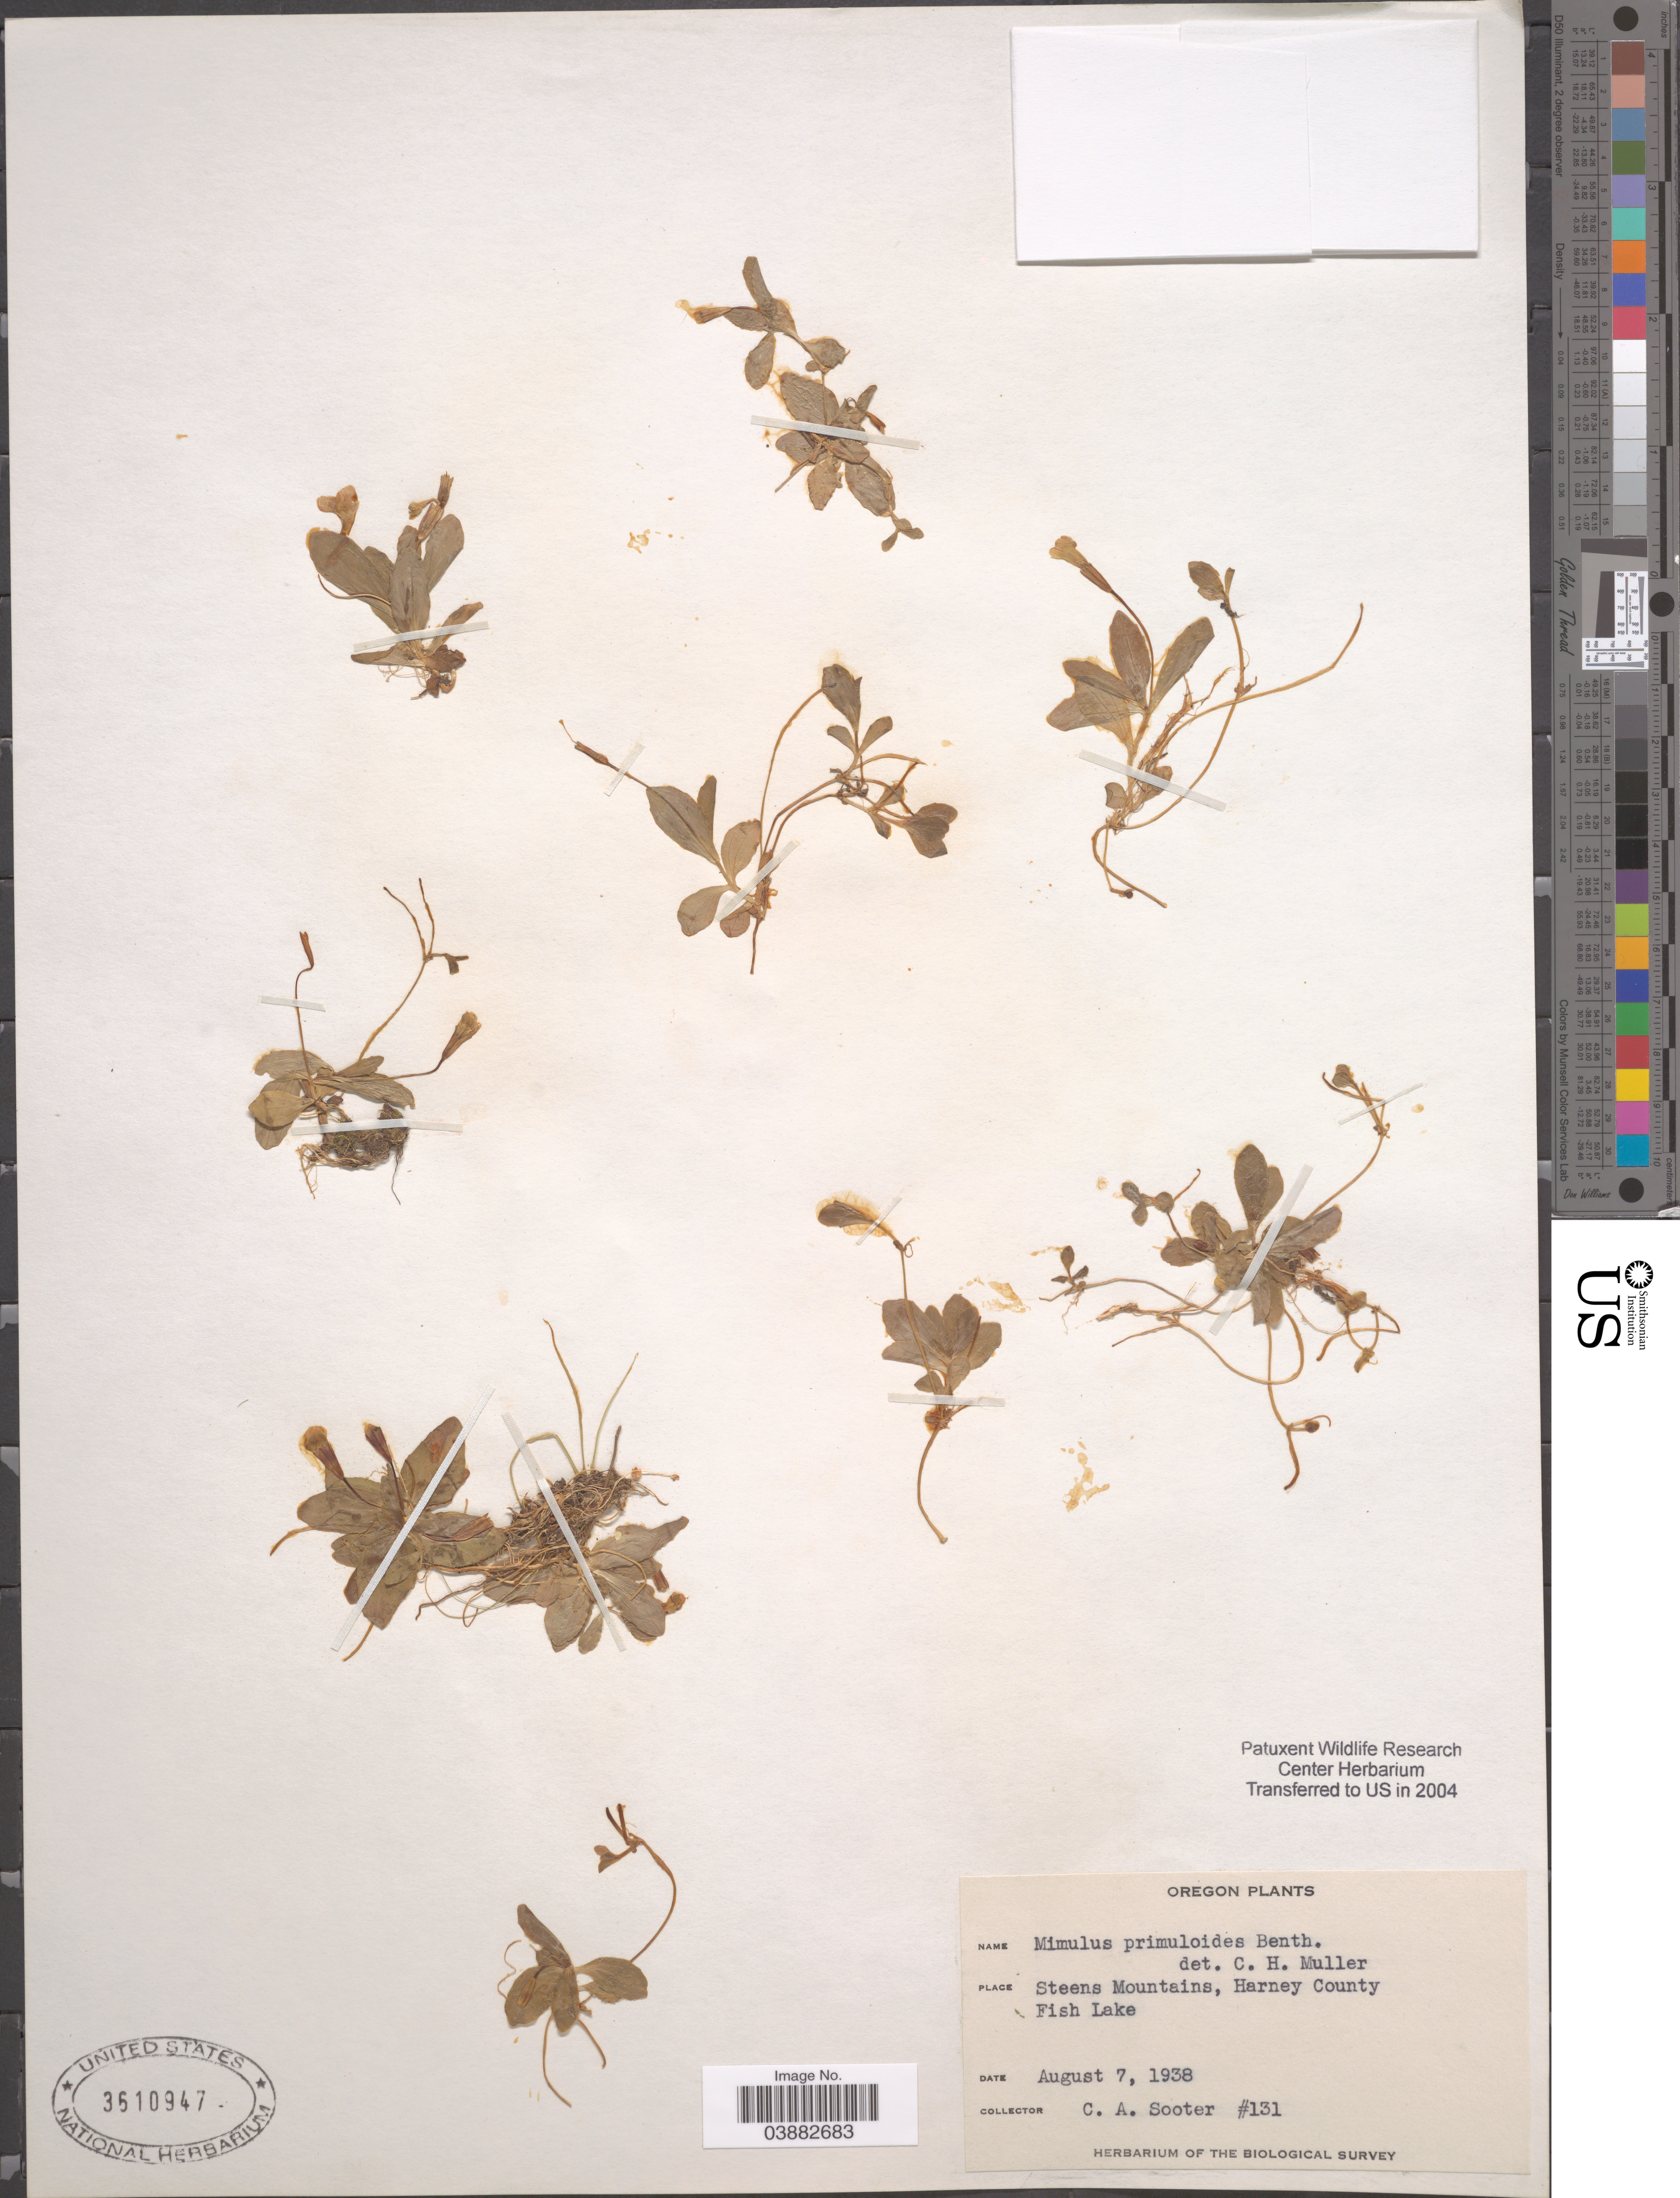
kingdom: Plantae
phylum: Tracheophyta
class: Magnoliopsida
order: Lamiales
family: Phrymaceae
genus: Mimulus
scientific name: Mimulus primuloides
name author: Benth.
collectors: C. Sooter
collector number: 131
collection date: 1938-08-07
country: United States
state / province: Oregon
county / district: Harney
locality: Steens Mountains, Harney County. Fish Lake.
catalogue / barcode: US 3610947